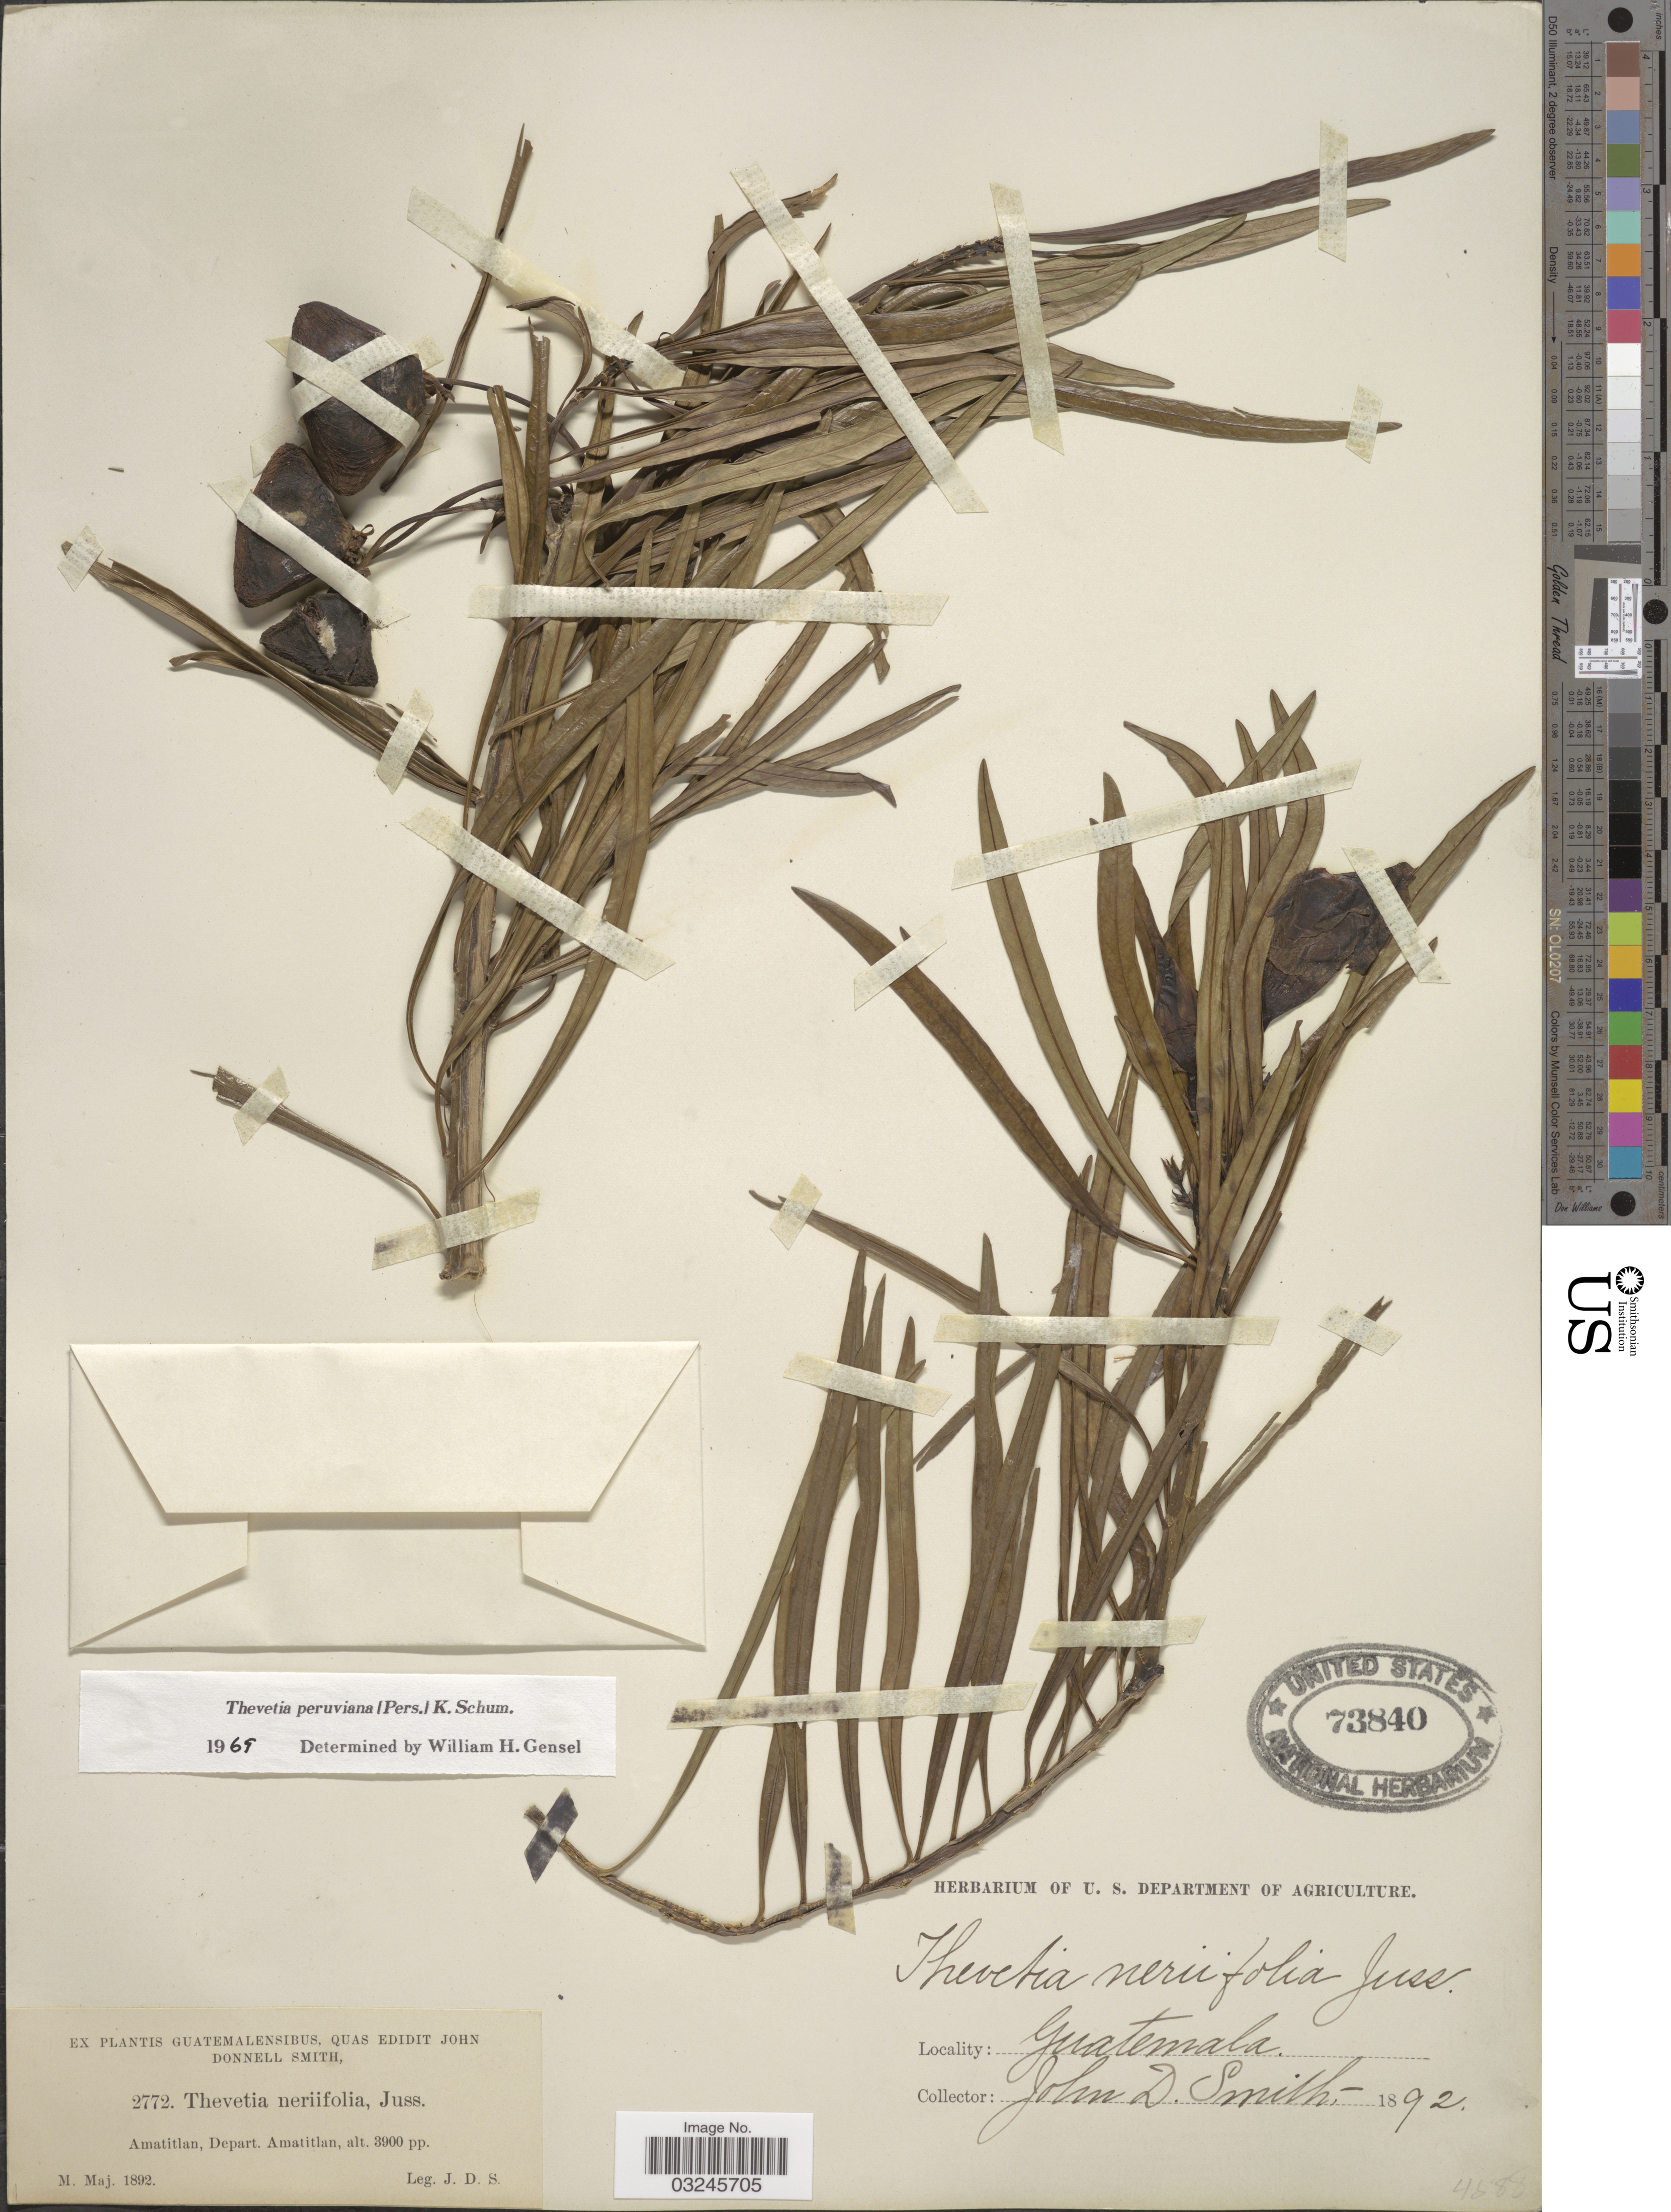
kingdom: Plantae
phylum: Tracheophyta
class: Magnoliopsida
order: Gentianales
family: Apocynaceae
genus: Thevetia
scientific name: Thevetia peruviana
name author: (Pers.) K. Schum.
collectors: J. Donnell Smith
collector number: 2772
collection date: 1892-05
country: Guatemala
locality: Amatitlan, Depart. Amatitlan.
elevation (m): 1189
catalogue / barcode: US 73840